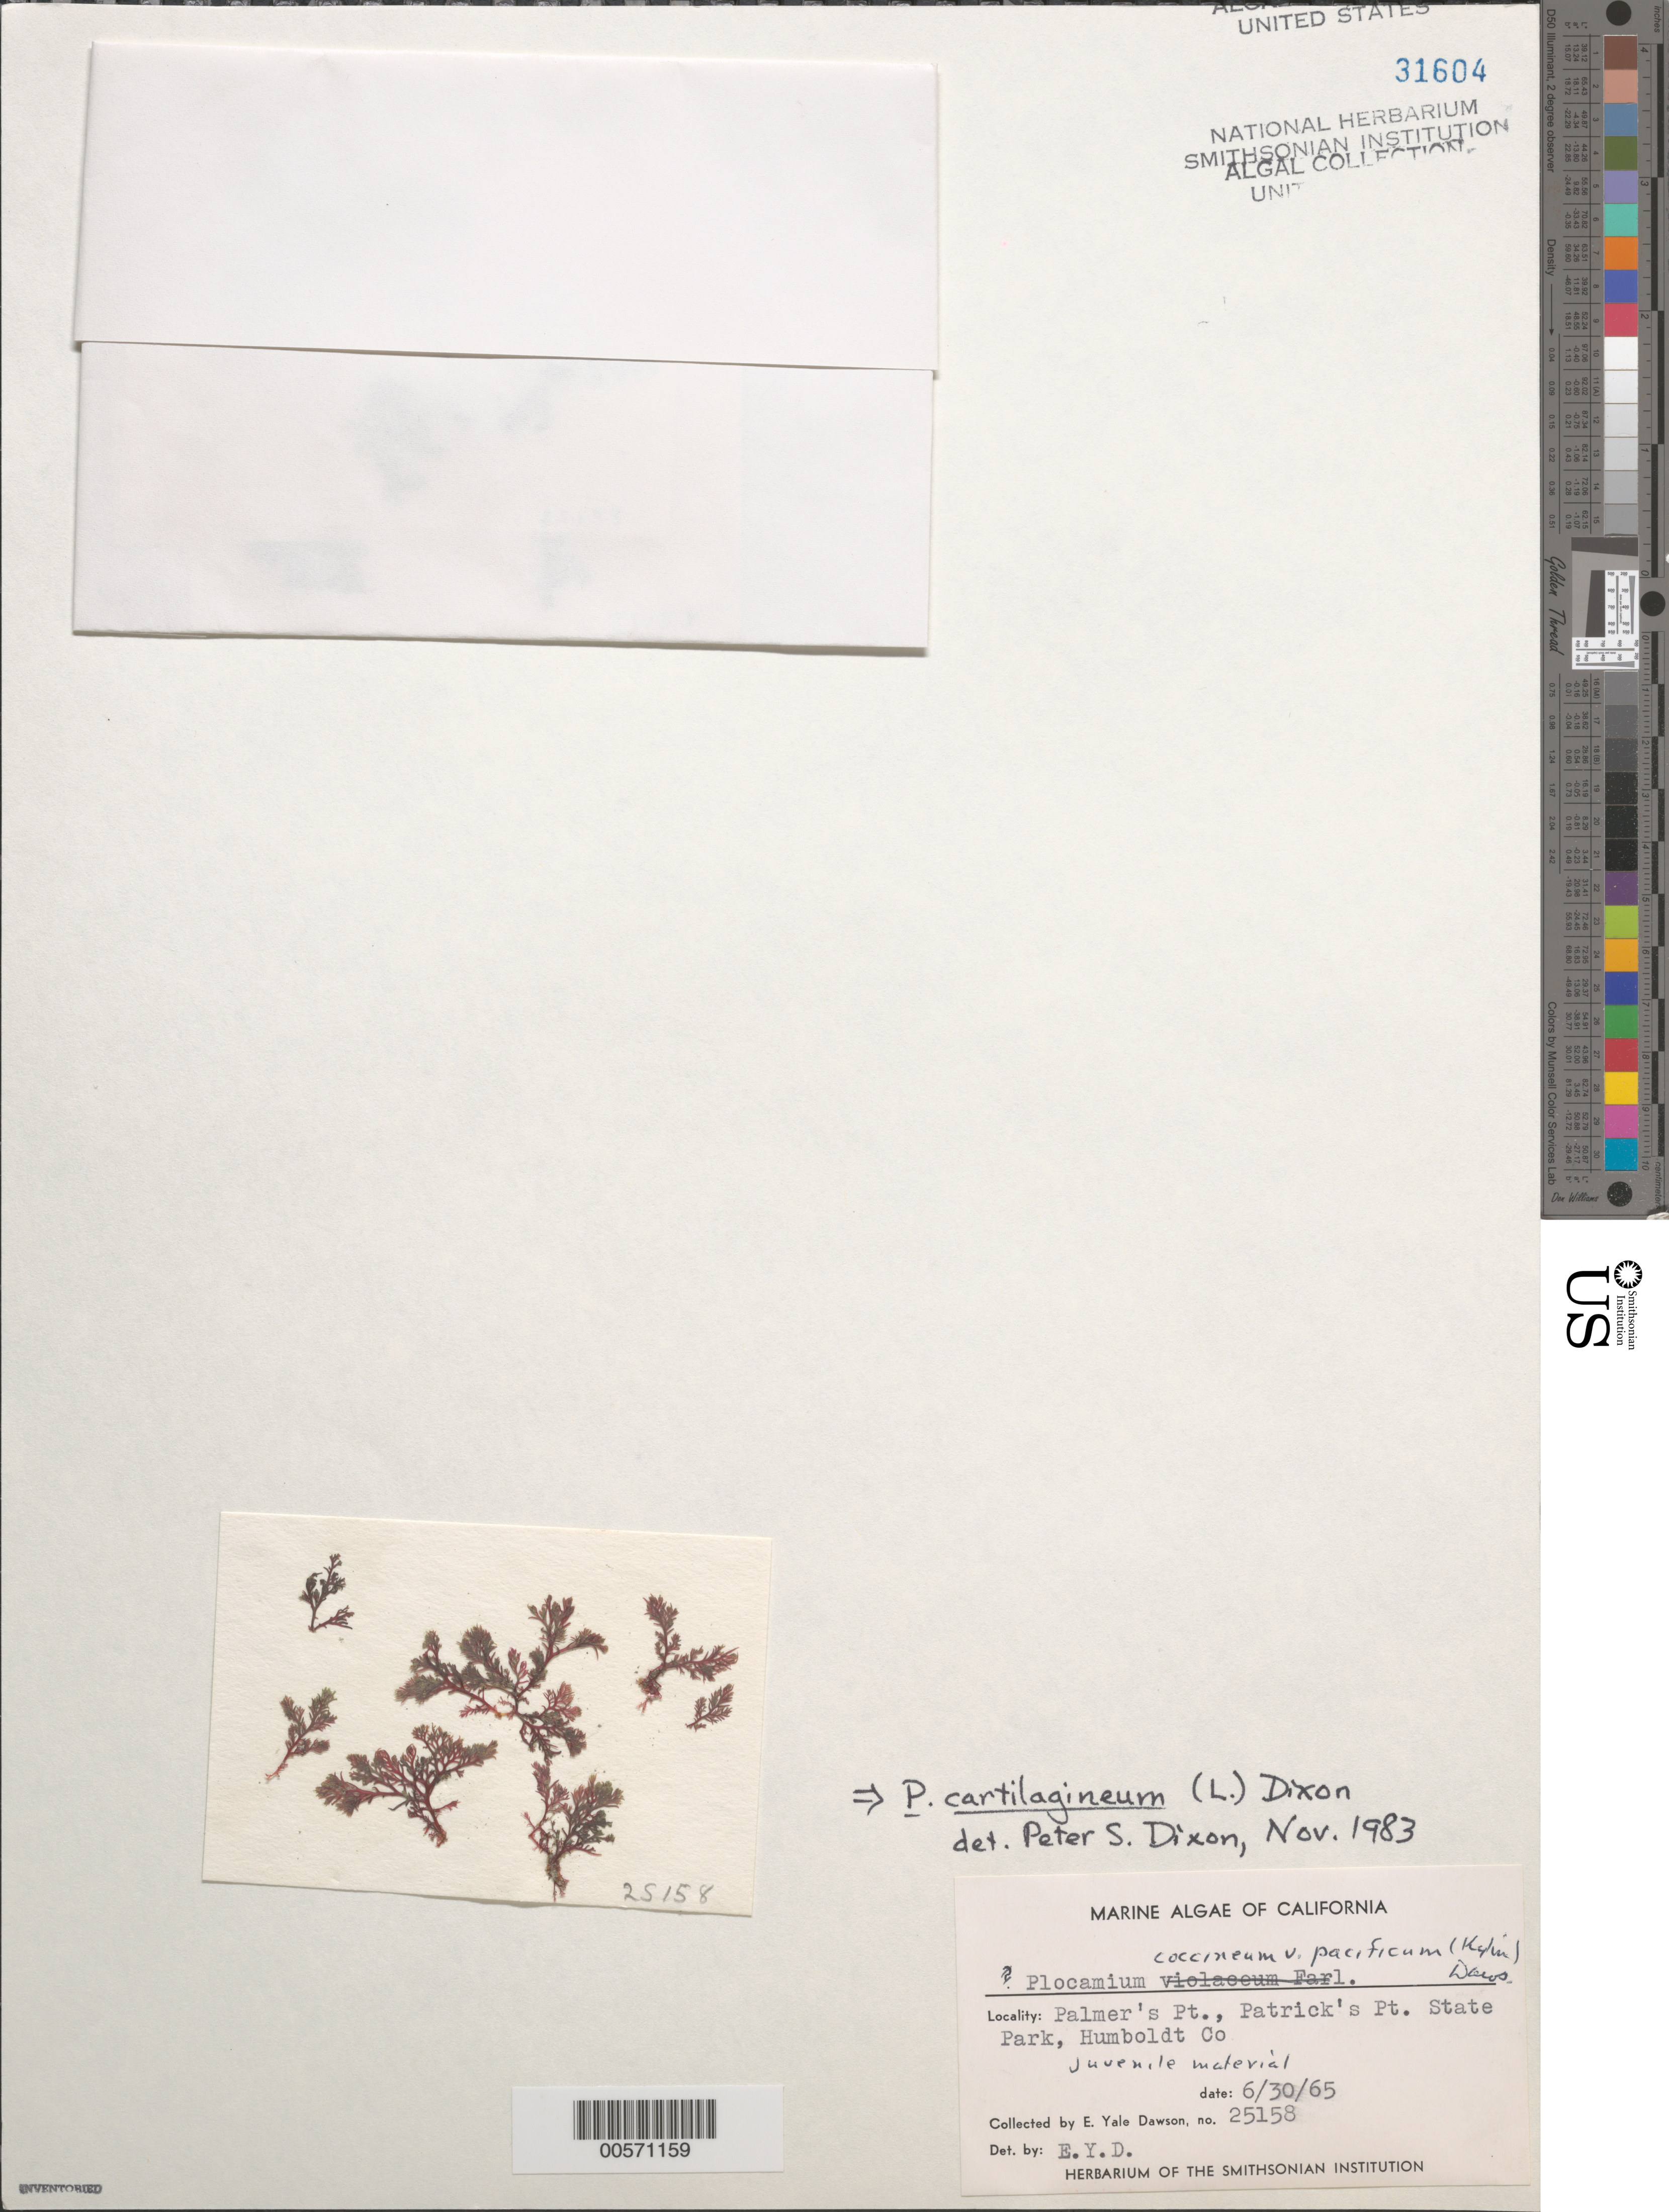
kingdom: Plantae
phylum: Rhodophyta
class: Florideophyceae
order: Plocamiales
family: Plocamiaceae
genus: Plocamium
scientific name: Plocamium cartilagineum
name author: (L.) P.S. Dixon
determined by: Dixon, P. S.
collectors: E. Y. Dawson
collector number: EYD 25158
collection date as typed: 30 Jun 1965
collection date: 1965-06-30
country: United States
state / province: California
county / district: Humboldt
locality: Palmer's Point, Patrick's Point State Park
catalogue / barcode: US 31604